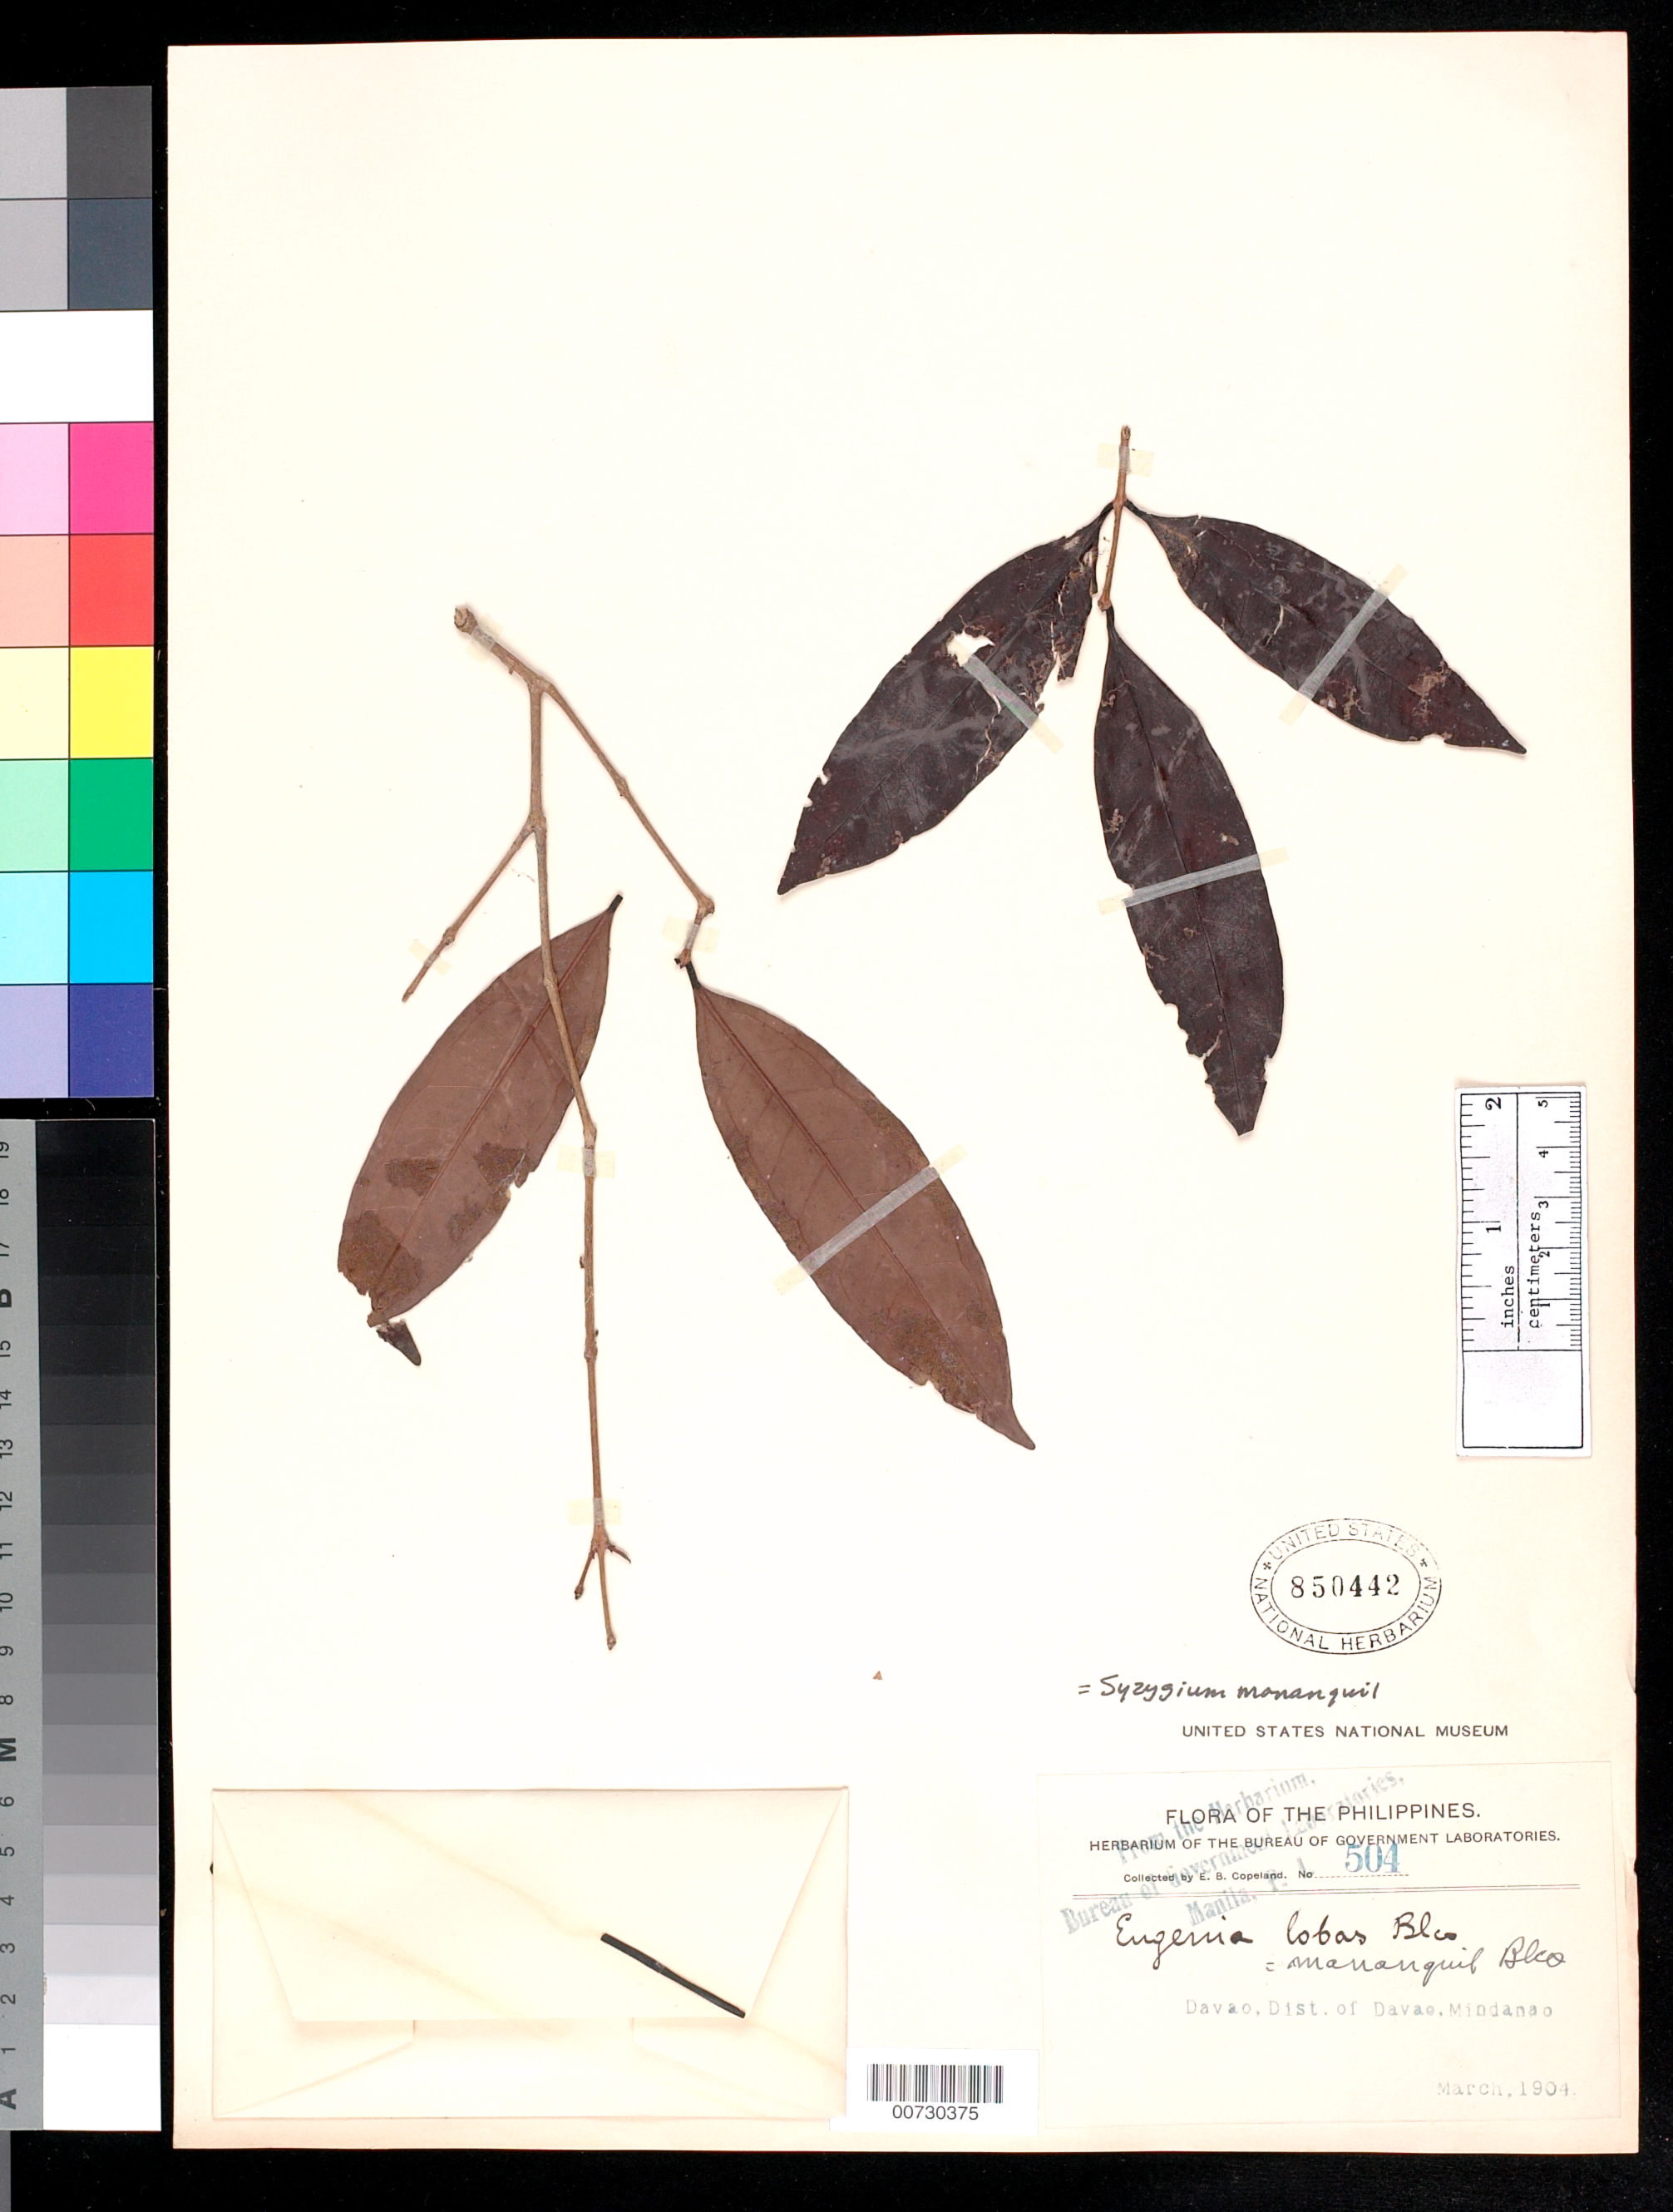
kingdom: Plantae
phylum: Tracheophyta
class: Magnoliopsida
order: Myrtales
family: Myrtaceae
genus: Syzygium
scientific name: Syzygium mananquil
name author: (Blanco) Merr.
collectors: E. B. Copeland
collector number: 504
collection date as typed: Mar 1904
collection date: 1904-03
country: Philippines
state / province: Davao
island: Mindanao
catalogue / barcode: US 850442